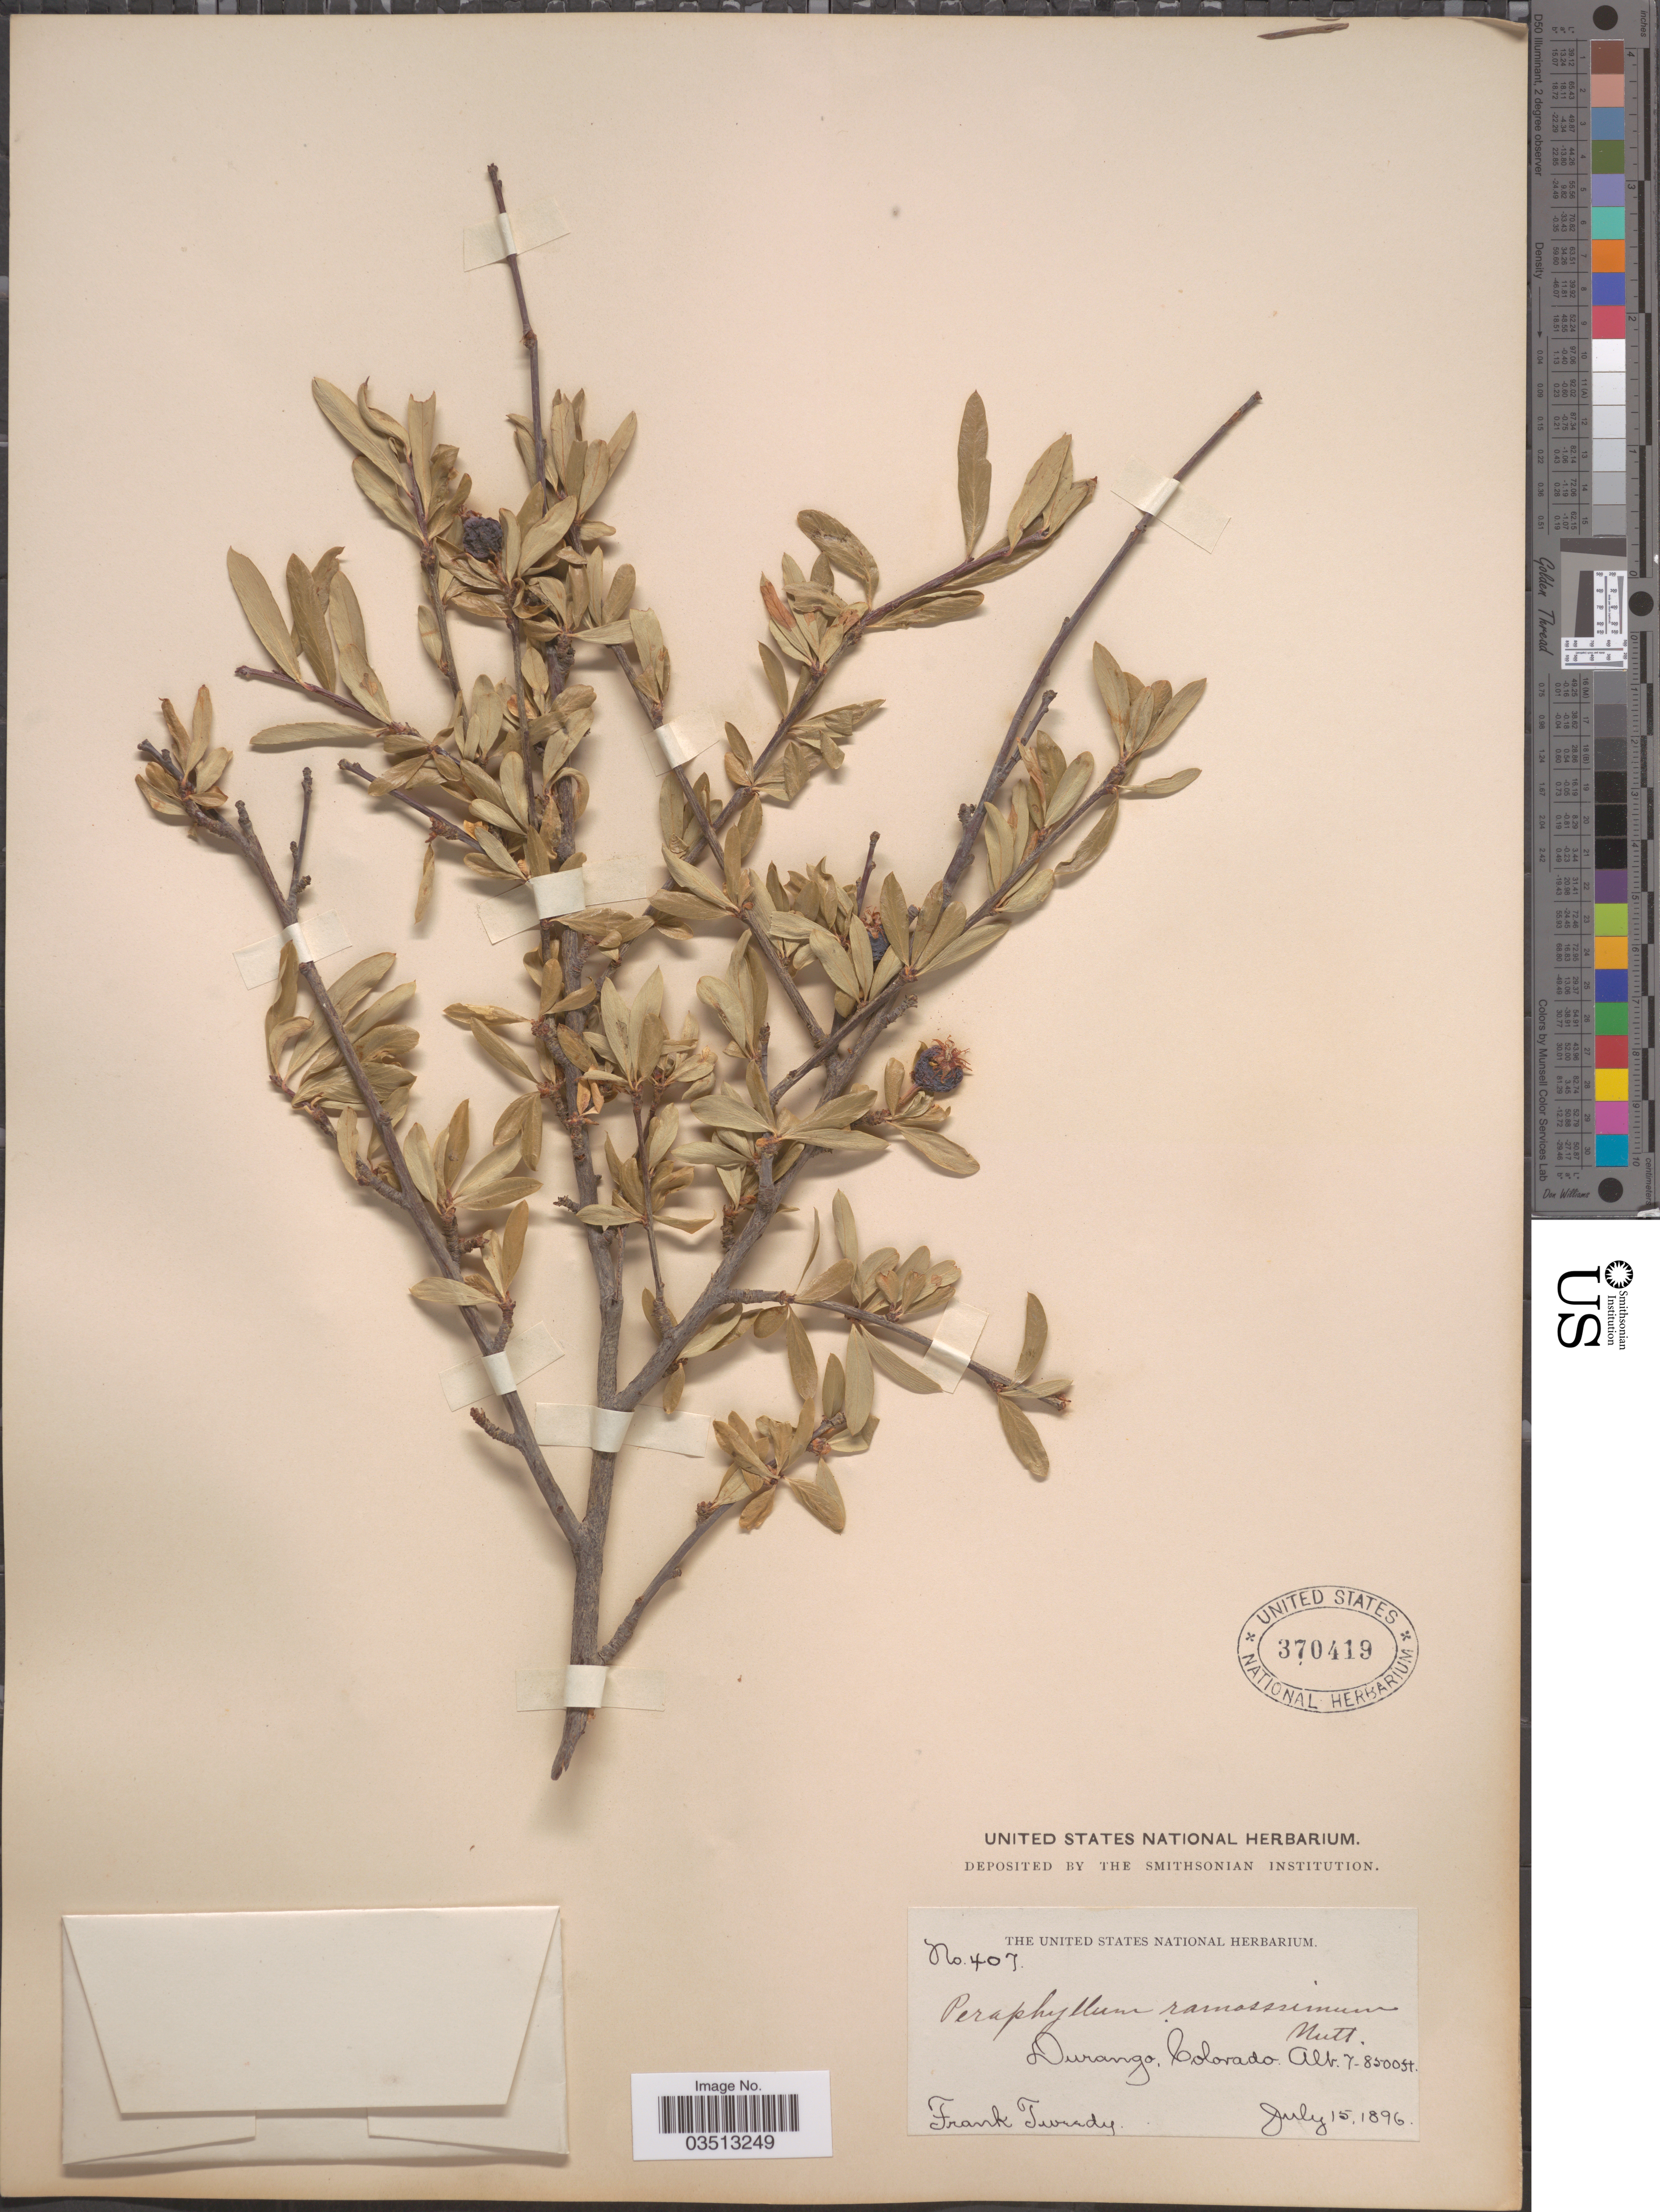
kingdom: Plantae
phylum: Tracheophyta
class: Magnoliopsida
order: Rosales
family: Rosaceae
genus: Peraphyllum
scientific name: Peraphyllum ramosissimum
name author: Nutt.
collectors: F. Tweedy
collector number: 407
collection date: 1896-07-15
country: United States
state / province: Colorado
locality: Durango.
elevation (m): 2134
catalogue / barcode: US 370419